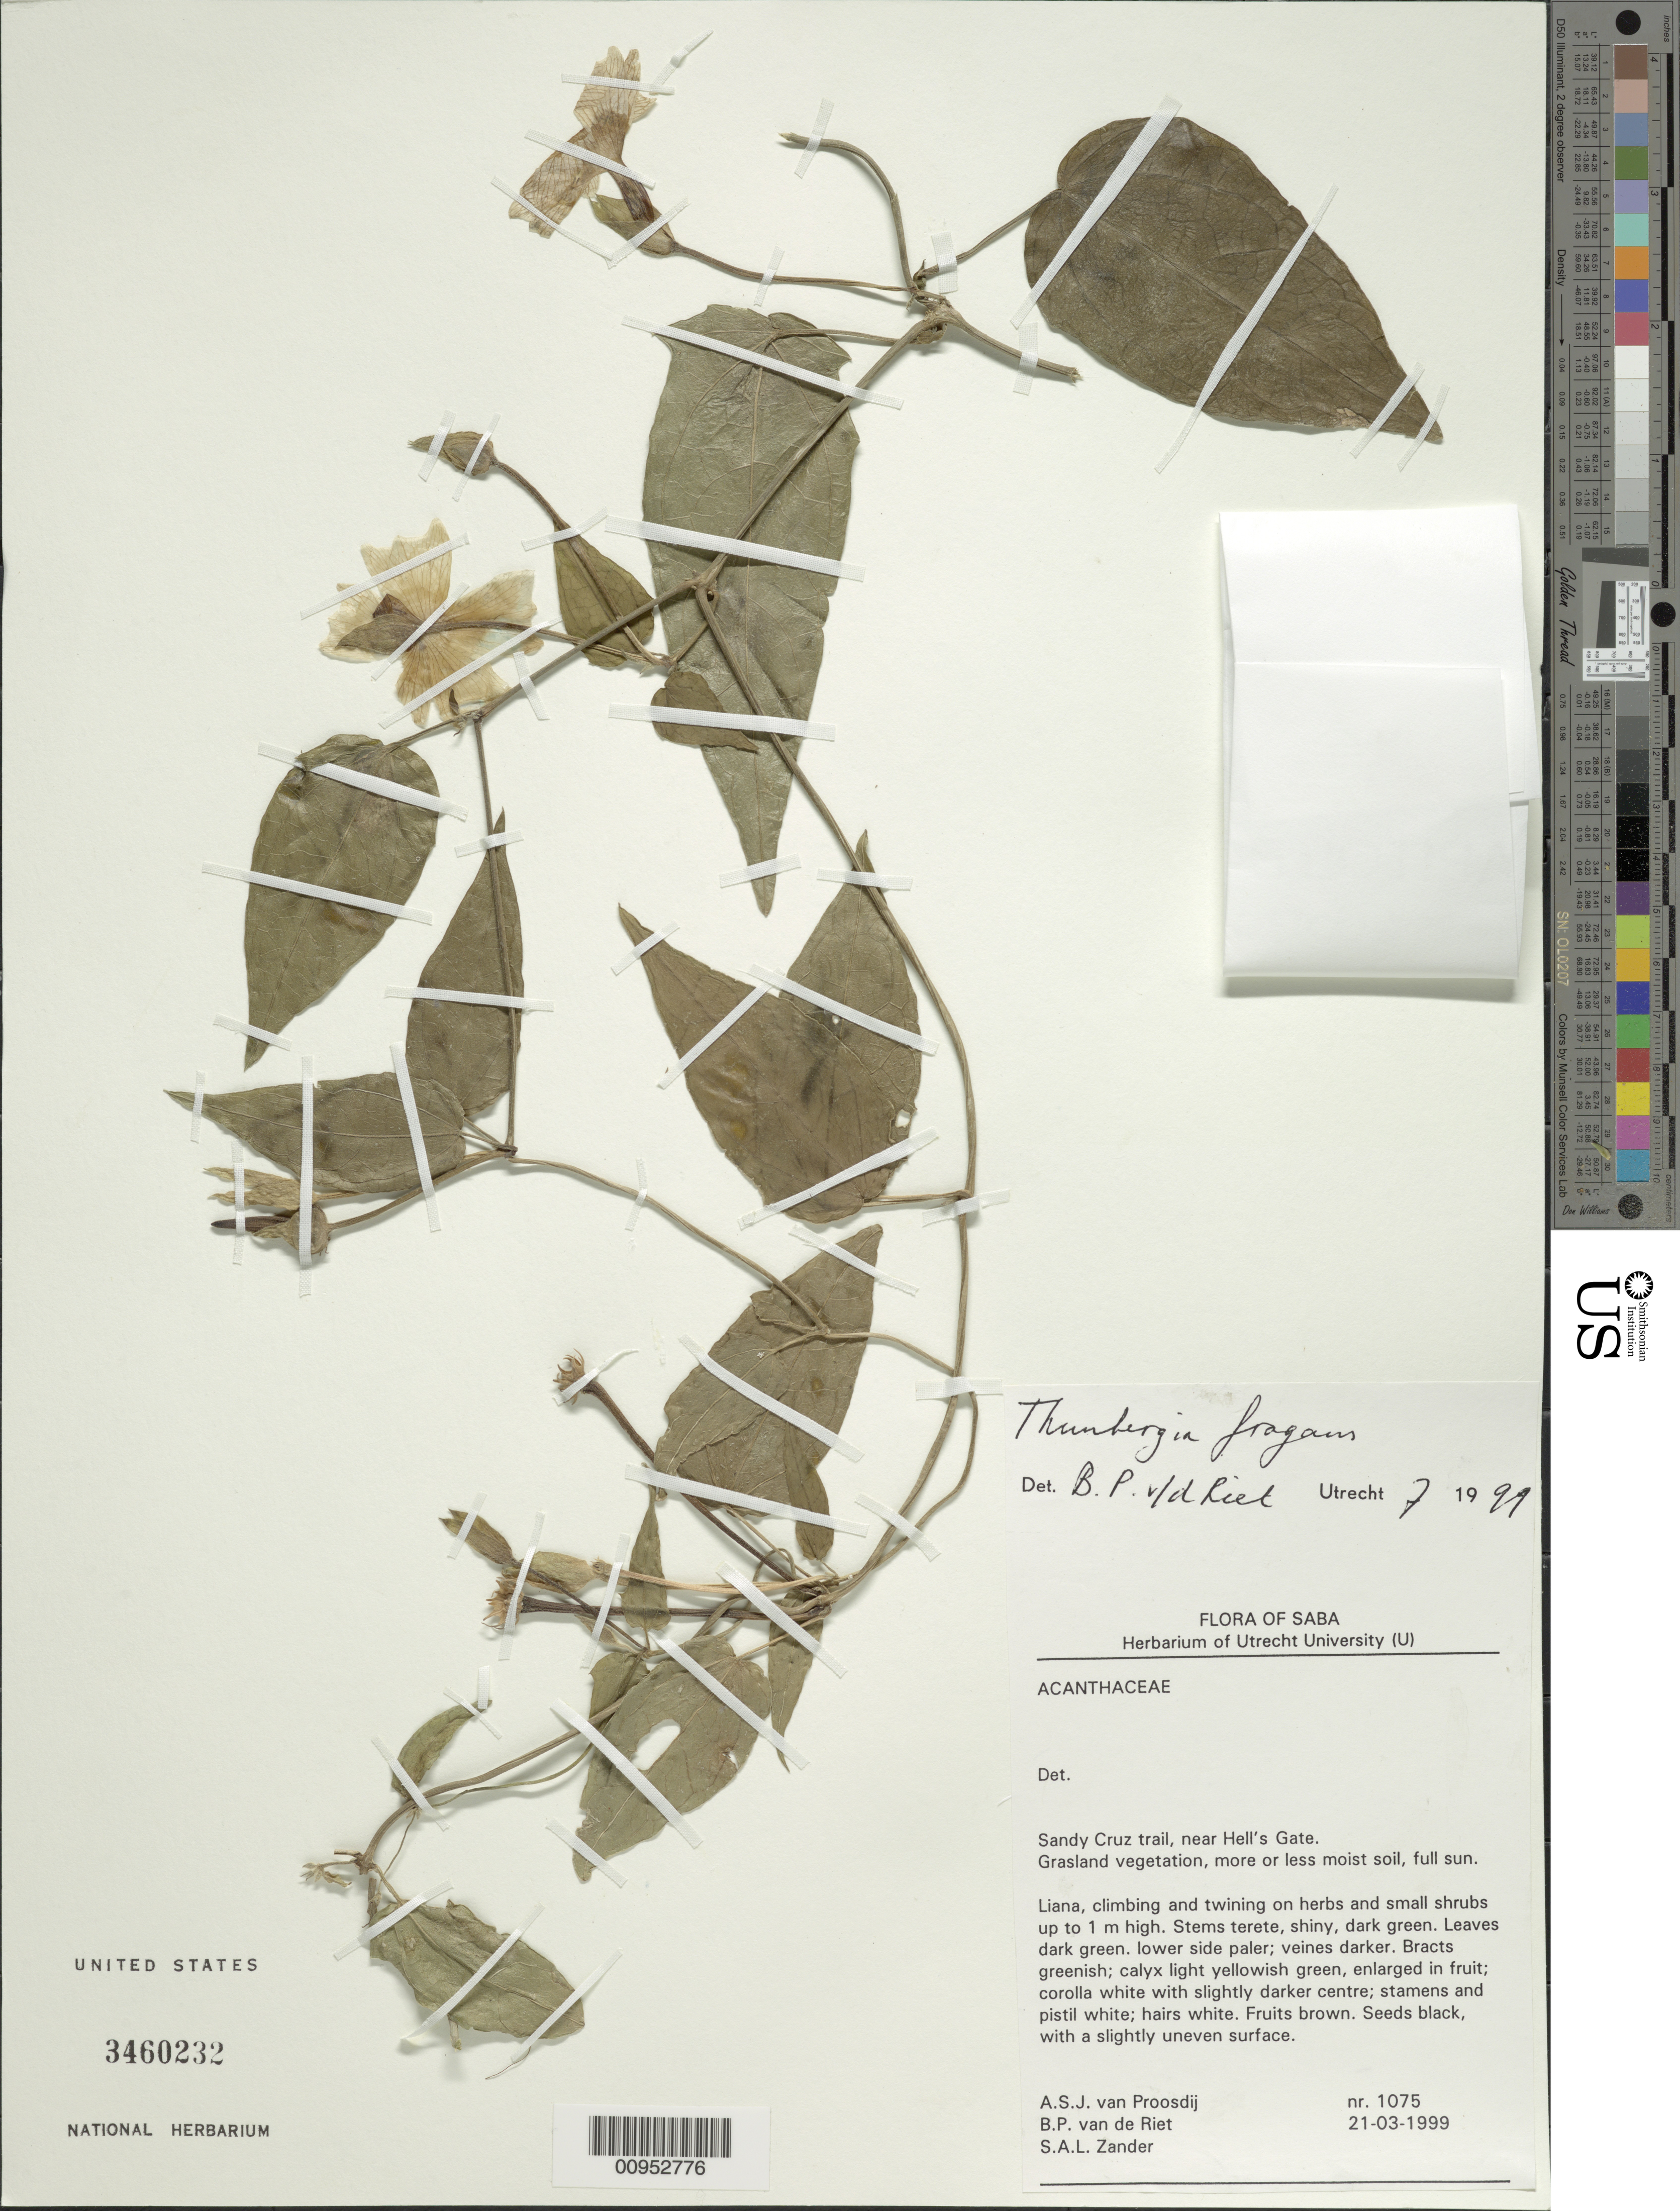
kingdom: Plantae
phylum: Tracheophyta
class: Magnoliopsida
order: Lamiales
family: Acanthaceae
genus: Thunbergia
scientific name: Thunbergia fragrans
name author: Roxb.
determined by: Riet, B. P. van de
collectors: A. Proosdij, B. Riet & S. Zander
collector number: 1075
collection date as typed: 21 Mar 1999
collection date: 1999-03-21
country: Netherlands Antilles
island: Saba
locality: Sandy Cruz trail, near Hell's Gate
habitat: Grassland vegetation, more or less moist soil, full sun; climbing and twining on herbs and small shrubs up to 1 m high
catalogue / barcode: US 3460232